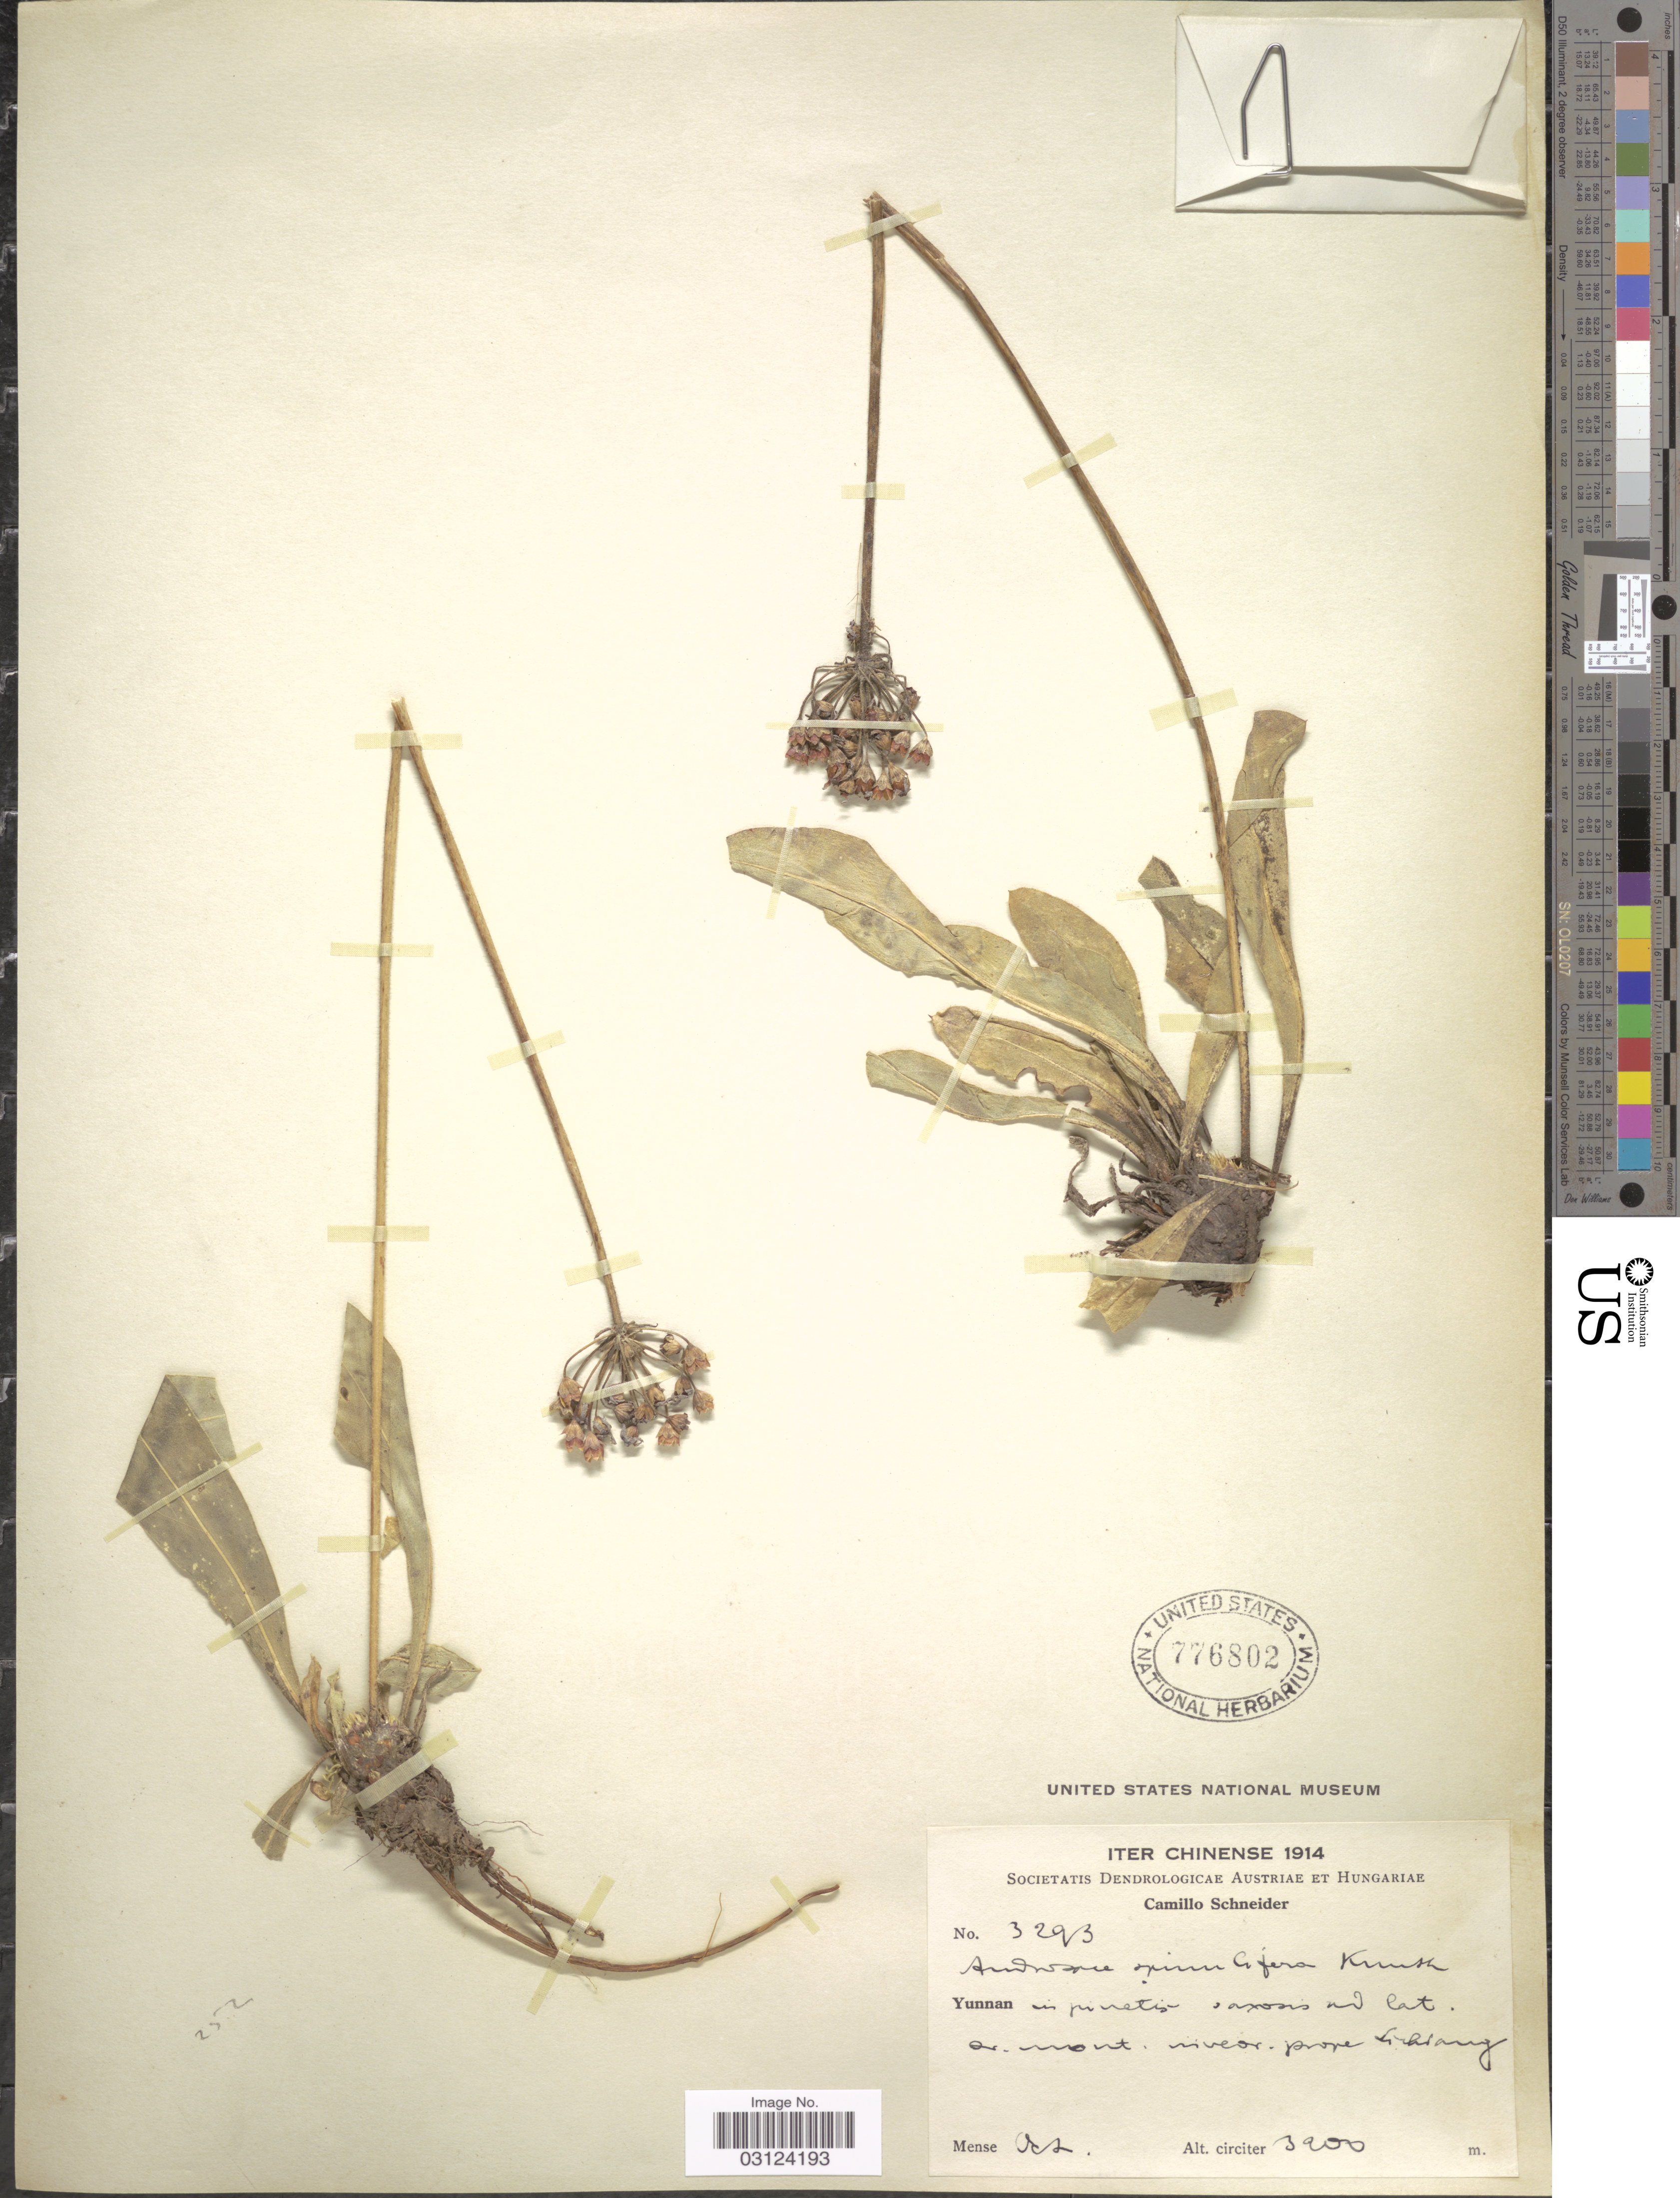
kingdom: Plantae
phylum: Tracheophyta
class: Magnoliopsida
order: Ericales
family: Primulaceae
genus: Androsace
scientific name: Androsace spinulifera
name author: (Franch.) R. Knuth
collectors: C. K. Schneider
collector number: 3293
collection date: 1914-10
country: China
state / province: Yunnan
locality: Prope Lichiang.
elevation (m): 3900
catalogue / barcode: US 776802